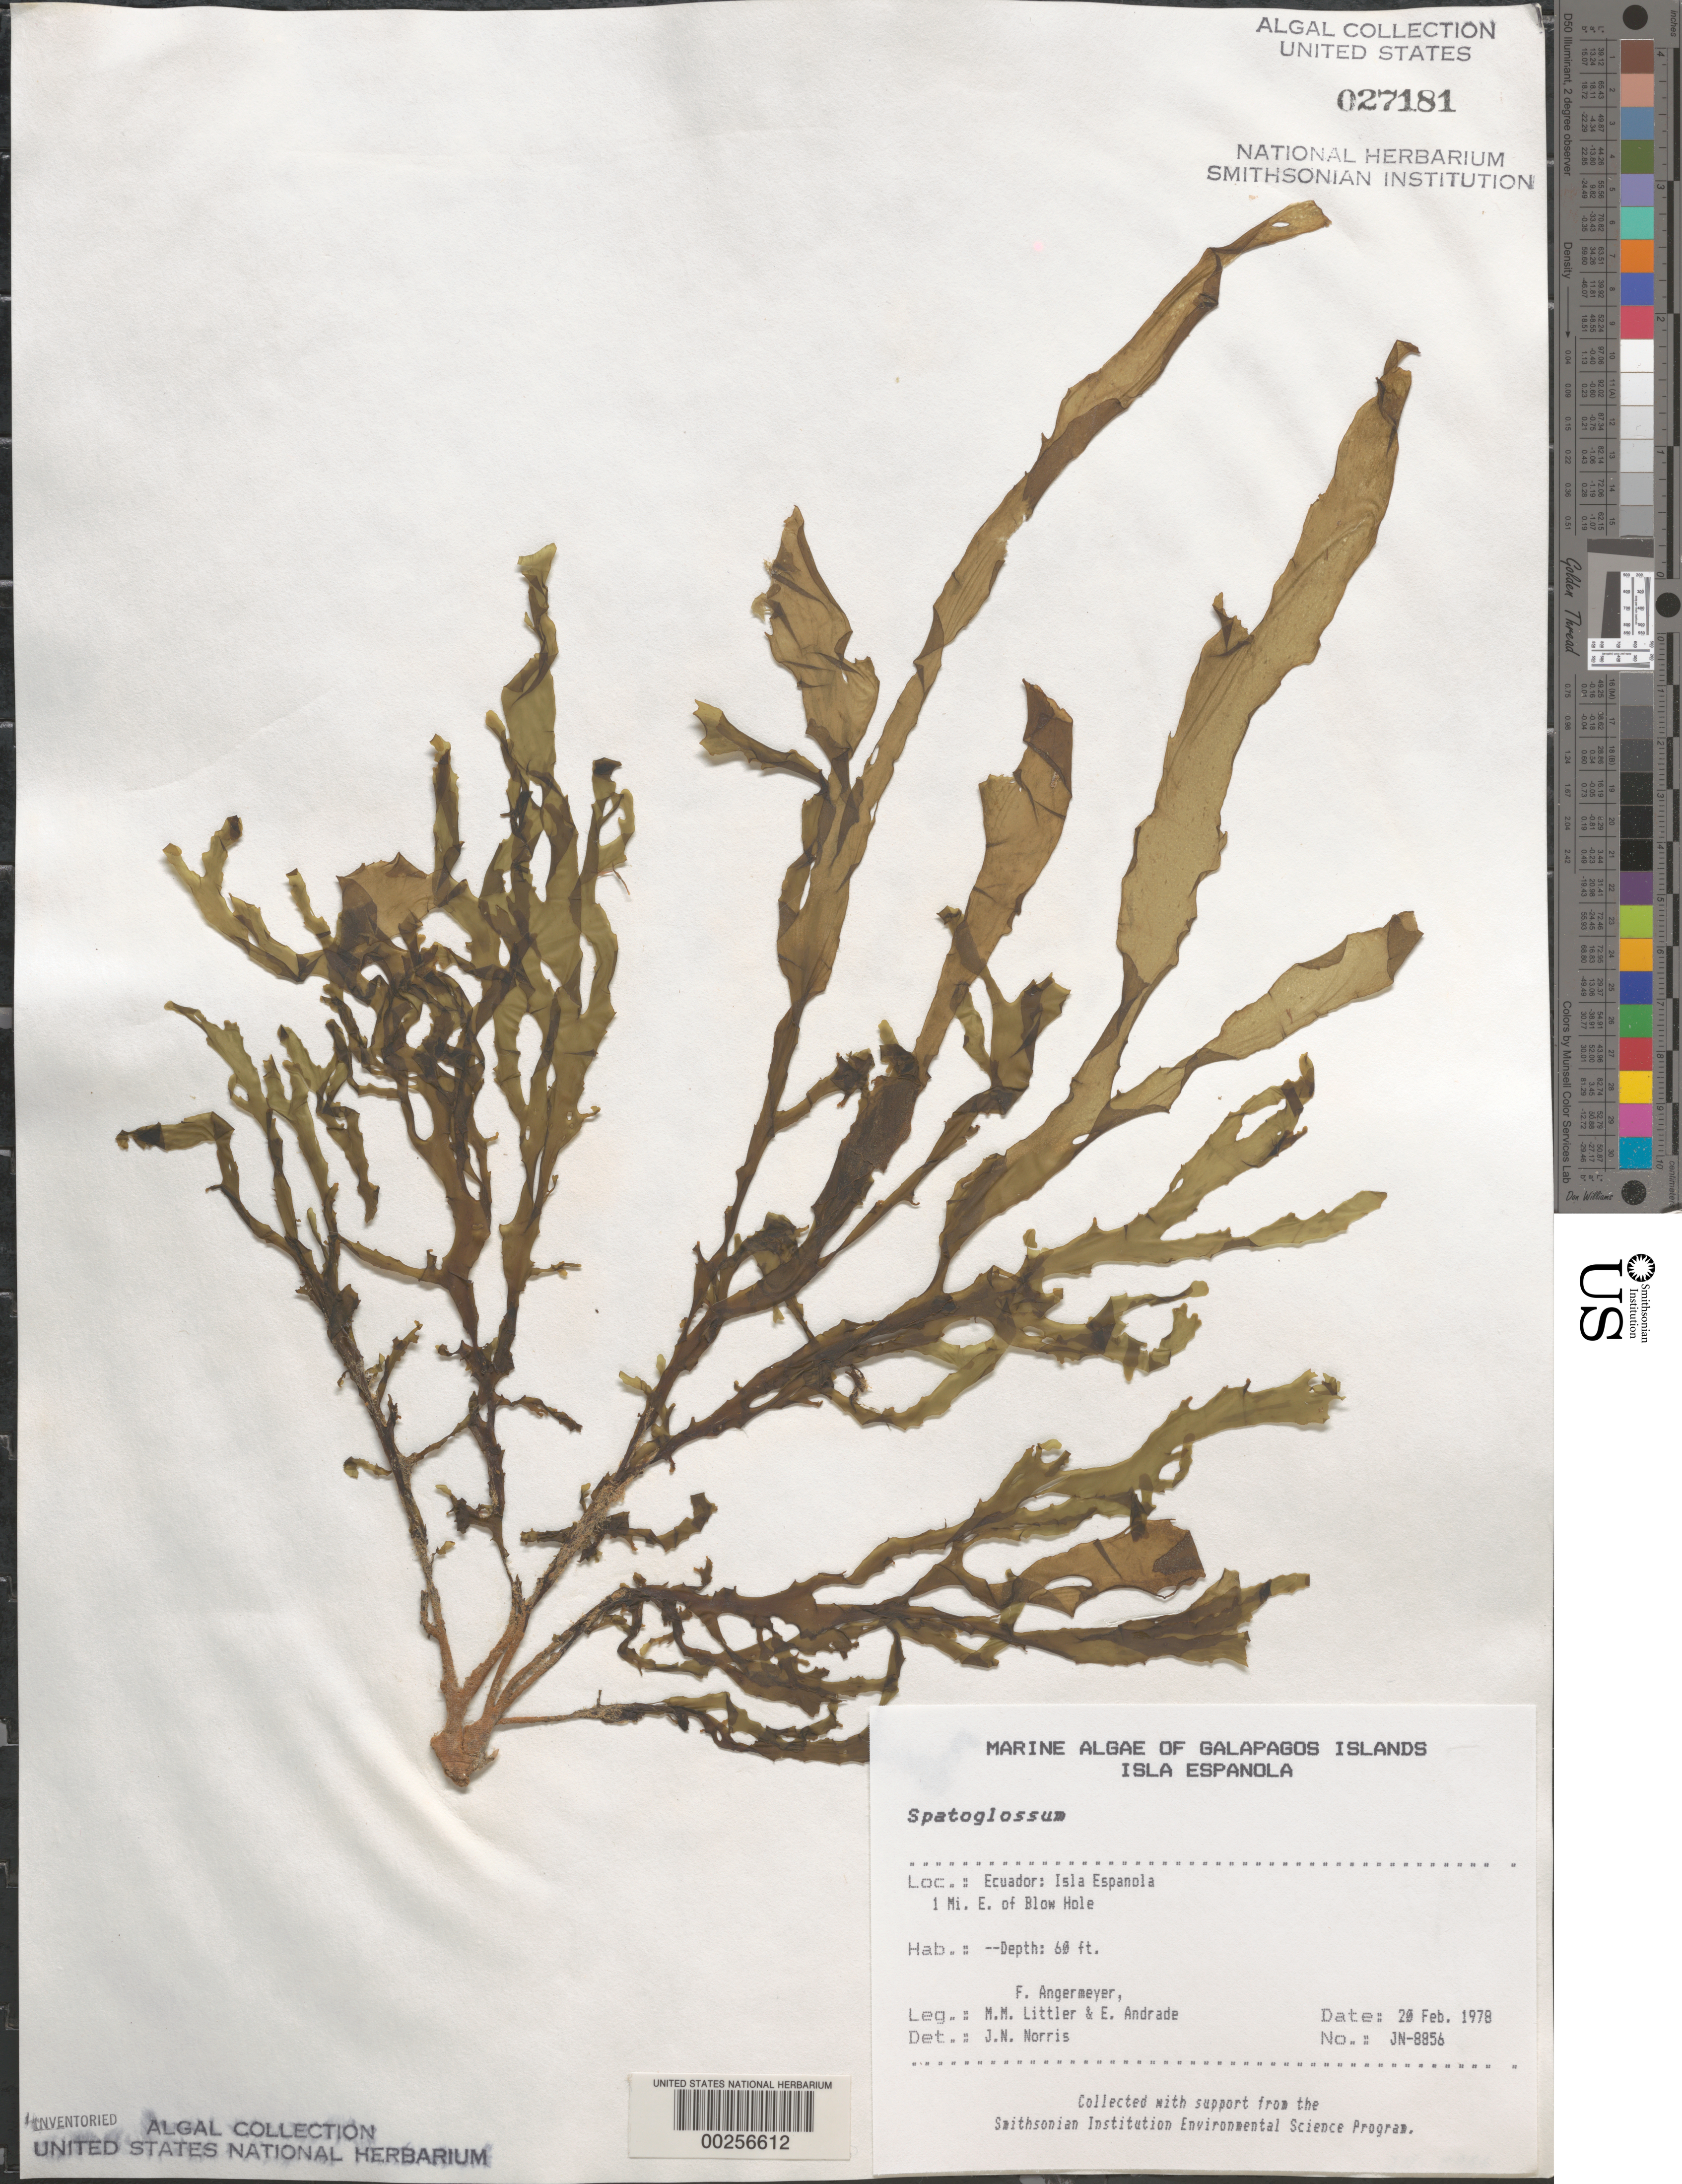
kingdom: Chromista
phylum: Ochrophyta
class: Phaeophyceae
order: Dictyotales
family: Dictyotaceae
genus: Spatoglossum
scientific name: Spatoglossum sp.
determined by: Norris, James N.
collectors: F. Angermeyer, M. M. Littler & E. Andrade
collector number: Jn-8856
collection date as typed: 20 Feb 1978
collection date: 1978-02-20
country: Ecuador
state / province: Colón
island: Española [Hood]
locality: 1 mile E of Blow Hole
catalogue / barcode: US 27181